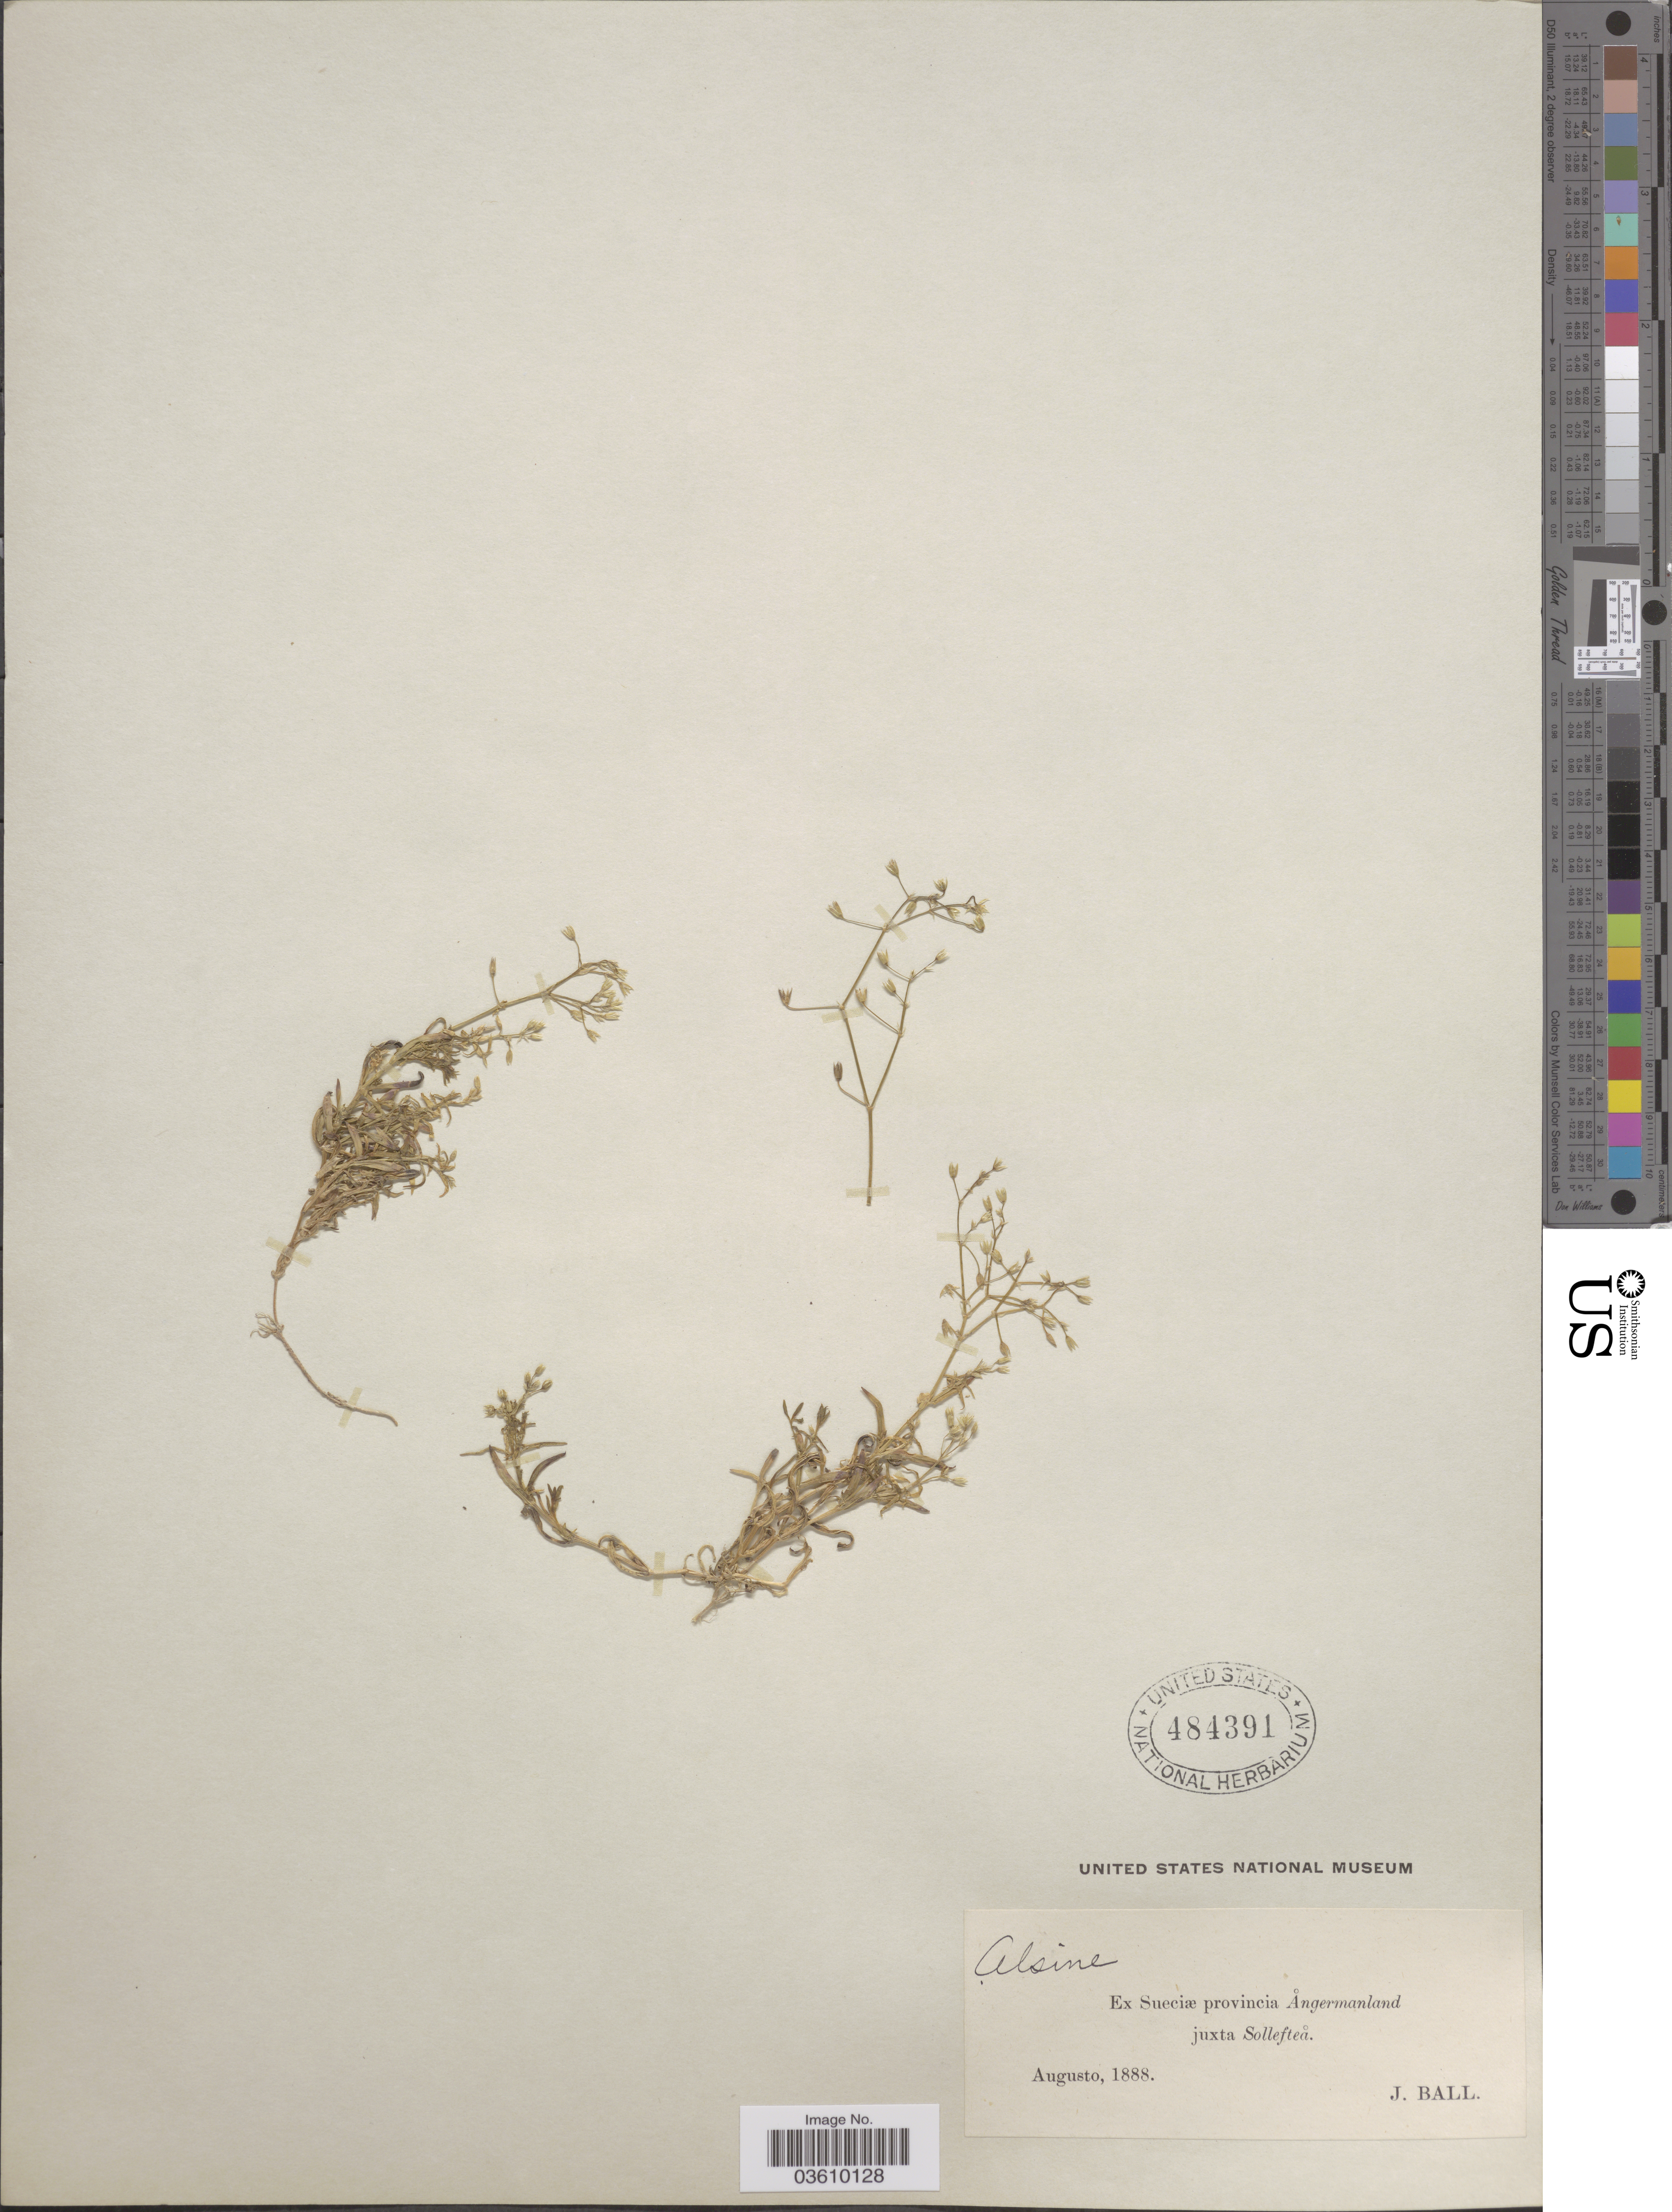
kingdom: Plantae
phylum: Tracheophyta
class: Magnoliopsida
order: Caryophyllales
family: Caryophyllaceae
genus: Stellaria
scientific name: Stellaria sp.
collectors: J. Ball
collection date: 1888-08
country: Sweden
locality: Ex Sueciæ Provincia Ångermanland juxta Sollefteå.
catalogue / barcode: US 484391